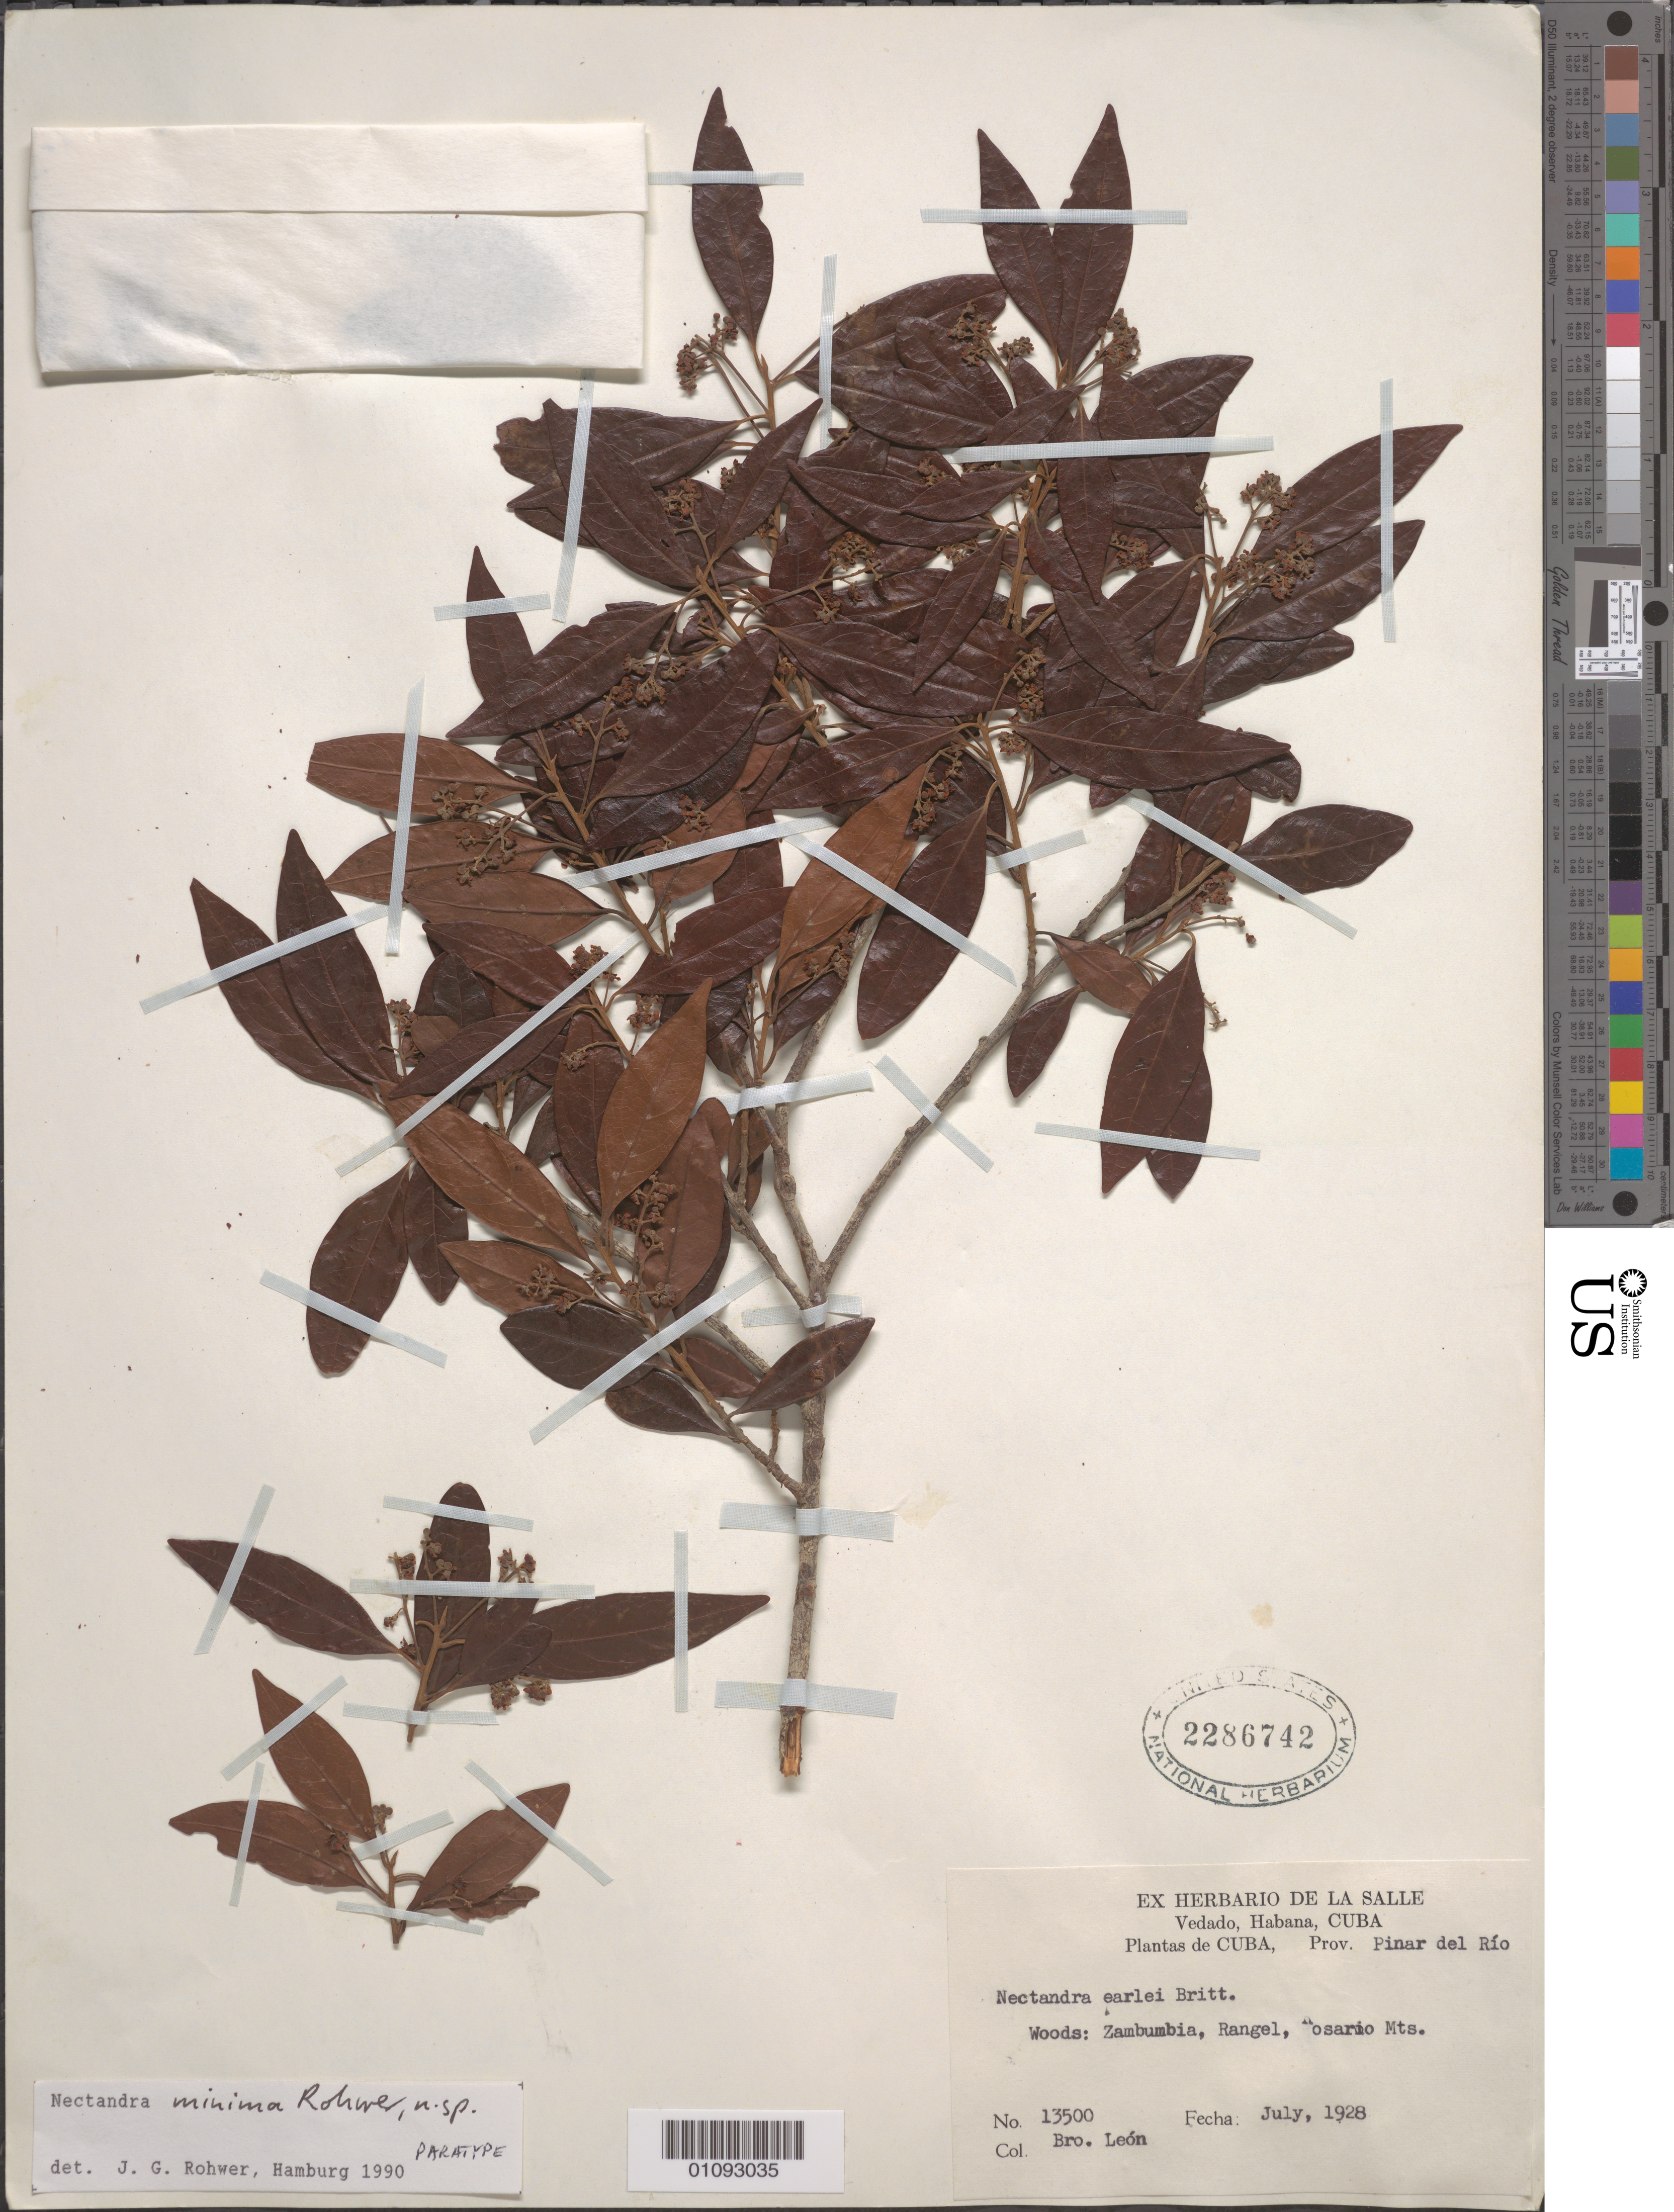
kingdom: Plantae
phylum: Tracheophyta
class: Magnoliopsida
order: Laurales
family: Lauraceae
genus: Nectandra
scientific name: Nectandra minima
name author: Rohwer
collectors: Bro. León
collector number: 13500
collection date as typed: Jul 1928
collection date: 1928-07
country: Cuba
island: Cuba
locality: Zambumbia, Rangel, Rosario Mts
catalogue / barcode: US 2286742